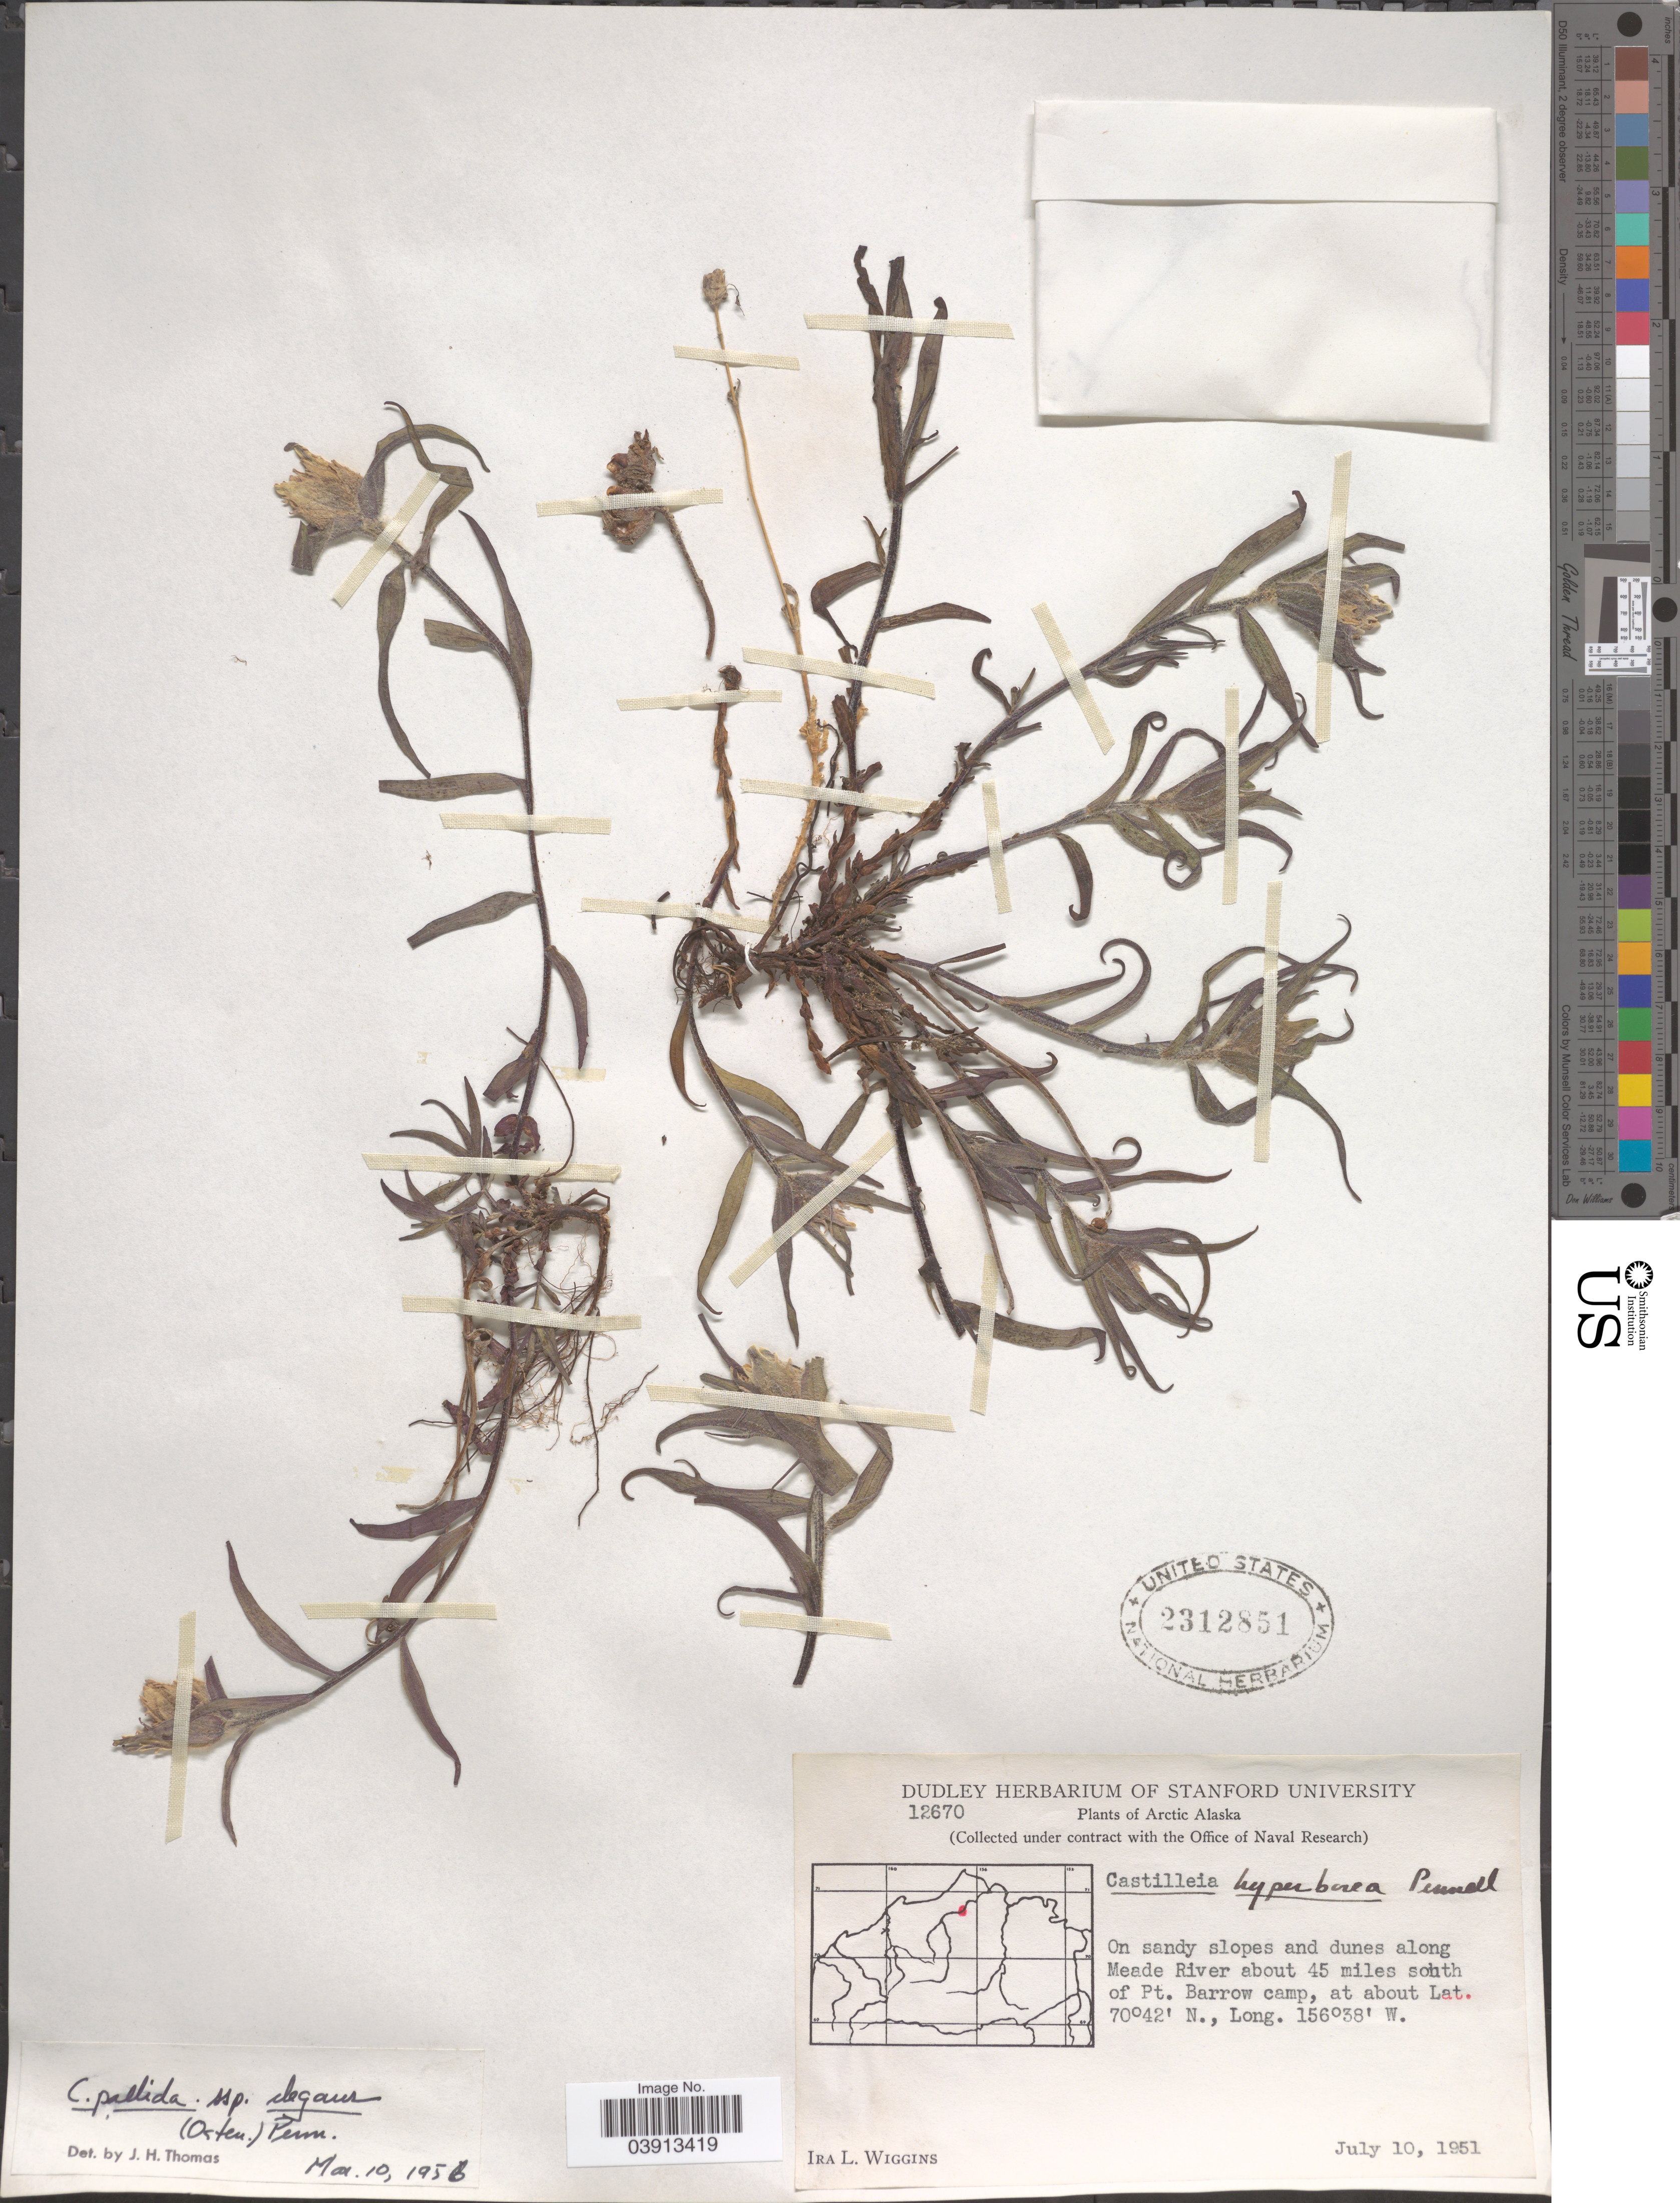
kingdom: Plantae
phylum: Tracheophyta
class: Magnoliopsida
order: Lamiales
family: Orobanchaceae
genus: Castilleja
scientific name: Castilleja pallida var. elegans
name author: (Malte) Pennell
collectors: I. L. Wiggins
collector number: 12670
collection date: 1951-07-10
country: United States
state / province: Alaska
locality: Arctic Alaska. Along Meade River about 45 miles south of Pt. Barrow camp.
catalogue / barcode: US 2312851